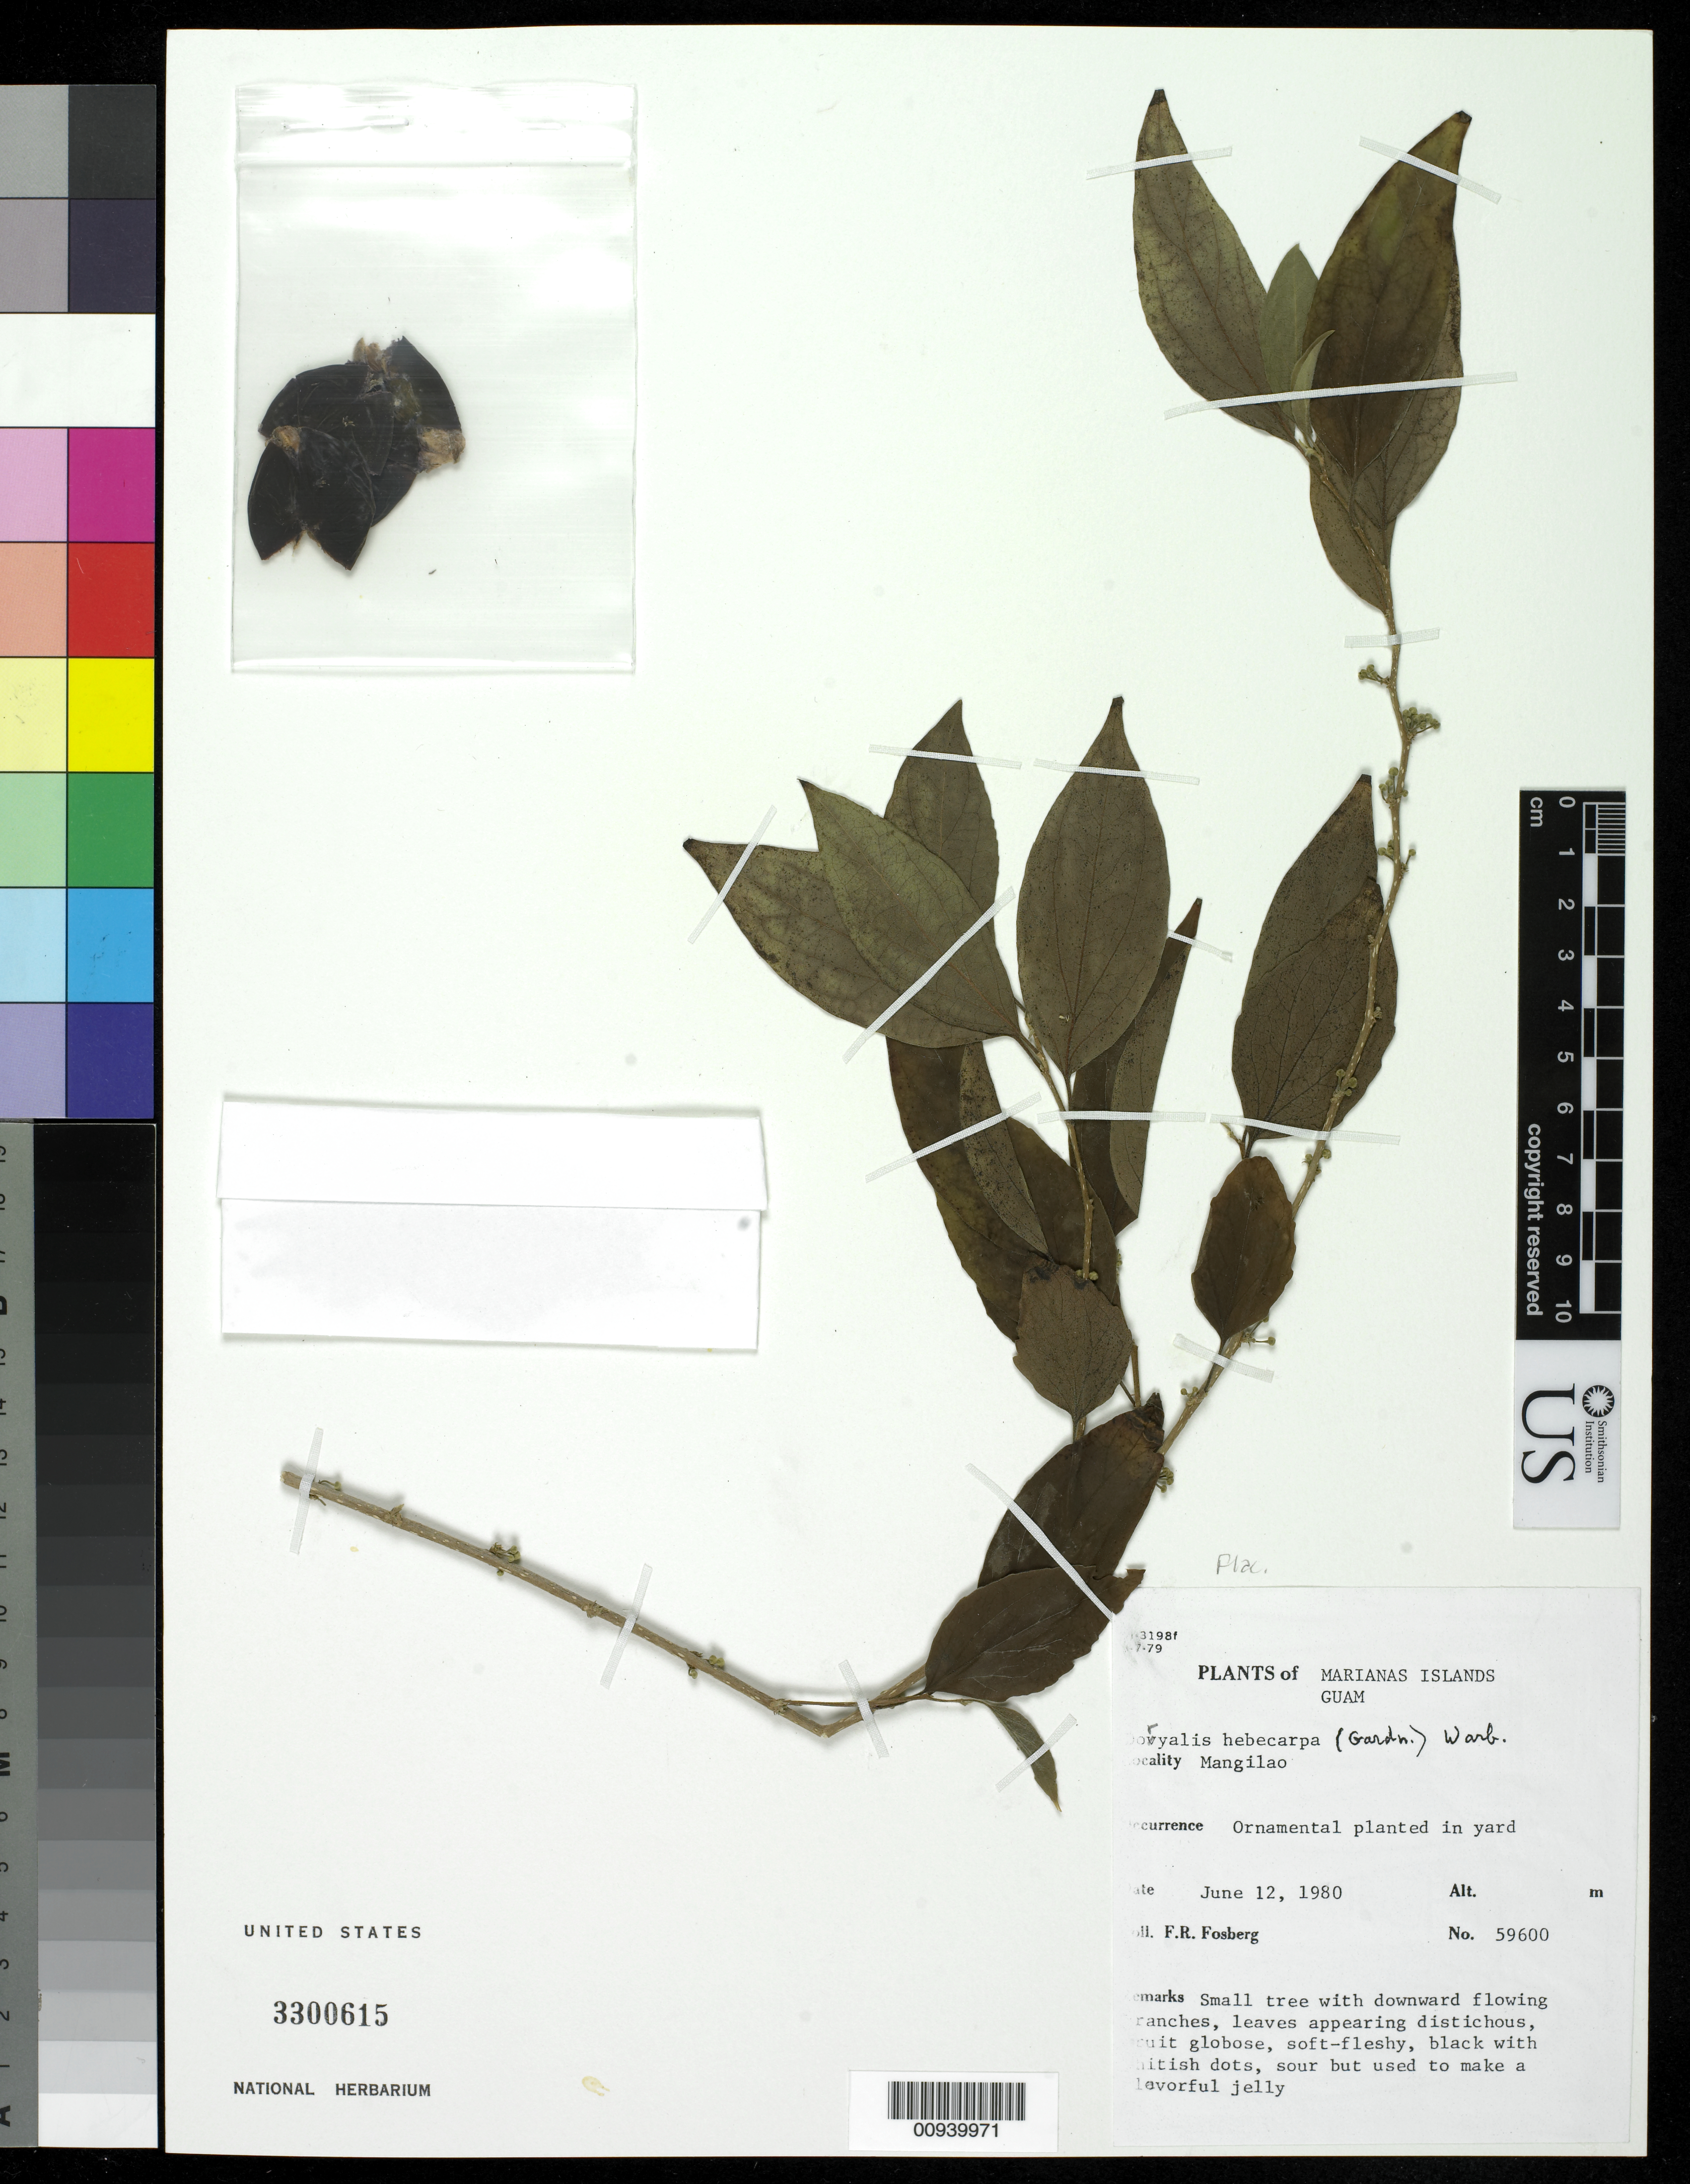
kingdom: Plantae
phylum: Tracheophyta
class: Magnoliopsida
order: Malpighiales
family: Salicaceae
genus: Dovyalis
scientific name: Dovyalis hebecarpa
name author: (Gardner) Warb.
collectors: F. R. Fosberg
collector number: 59600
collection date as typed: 12 Jun 1980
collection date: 1980-06-12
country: Guam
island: Guam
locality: Mangilao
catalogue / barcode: US 3300615